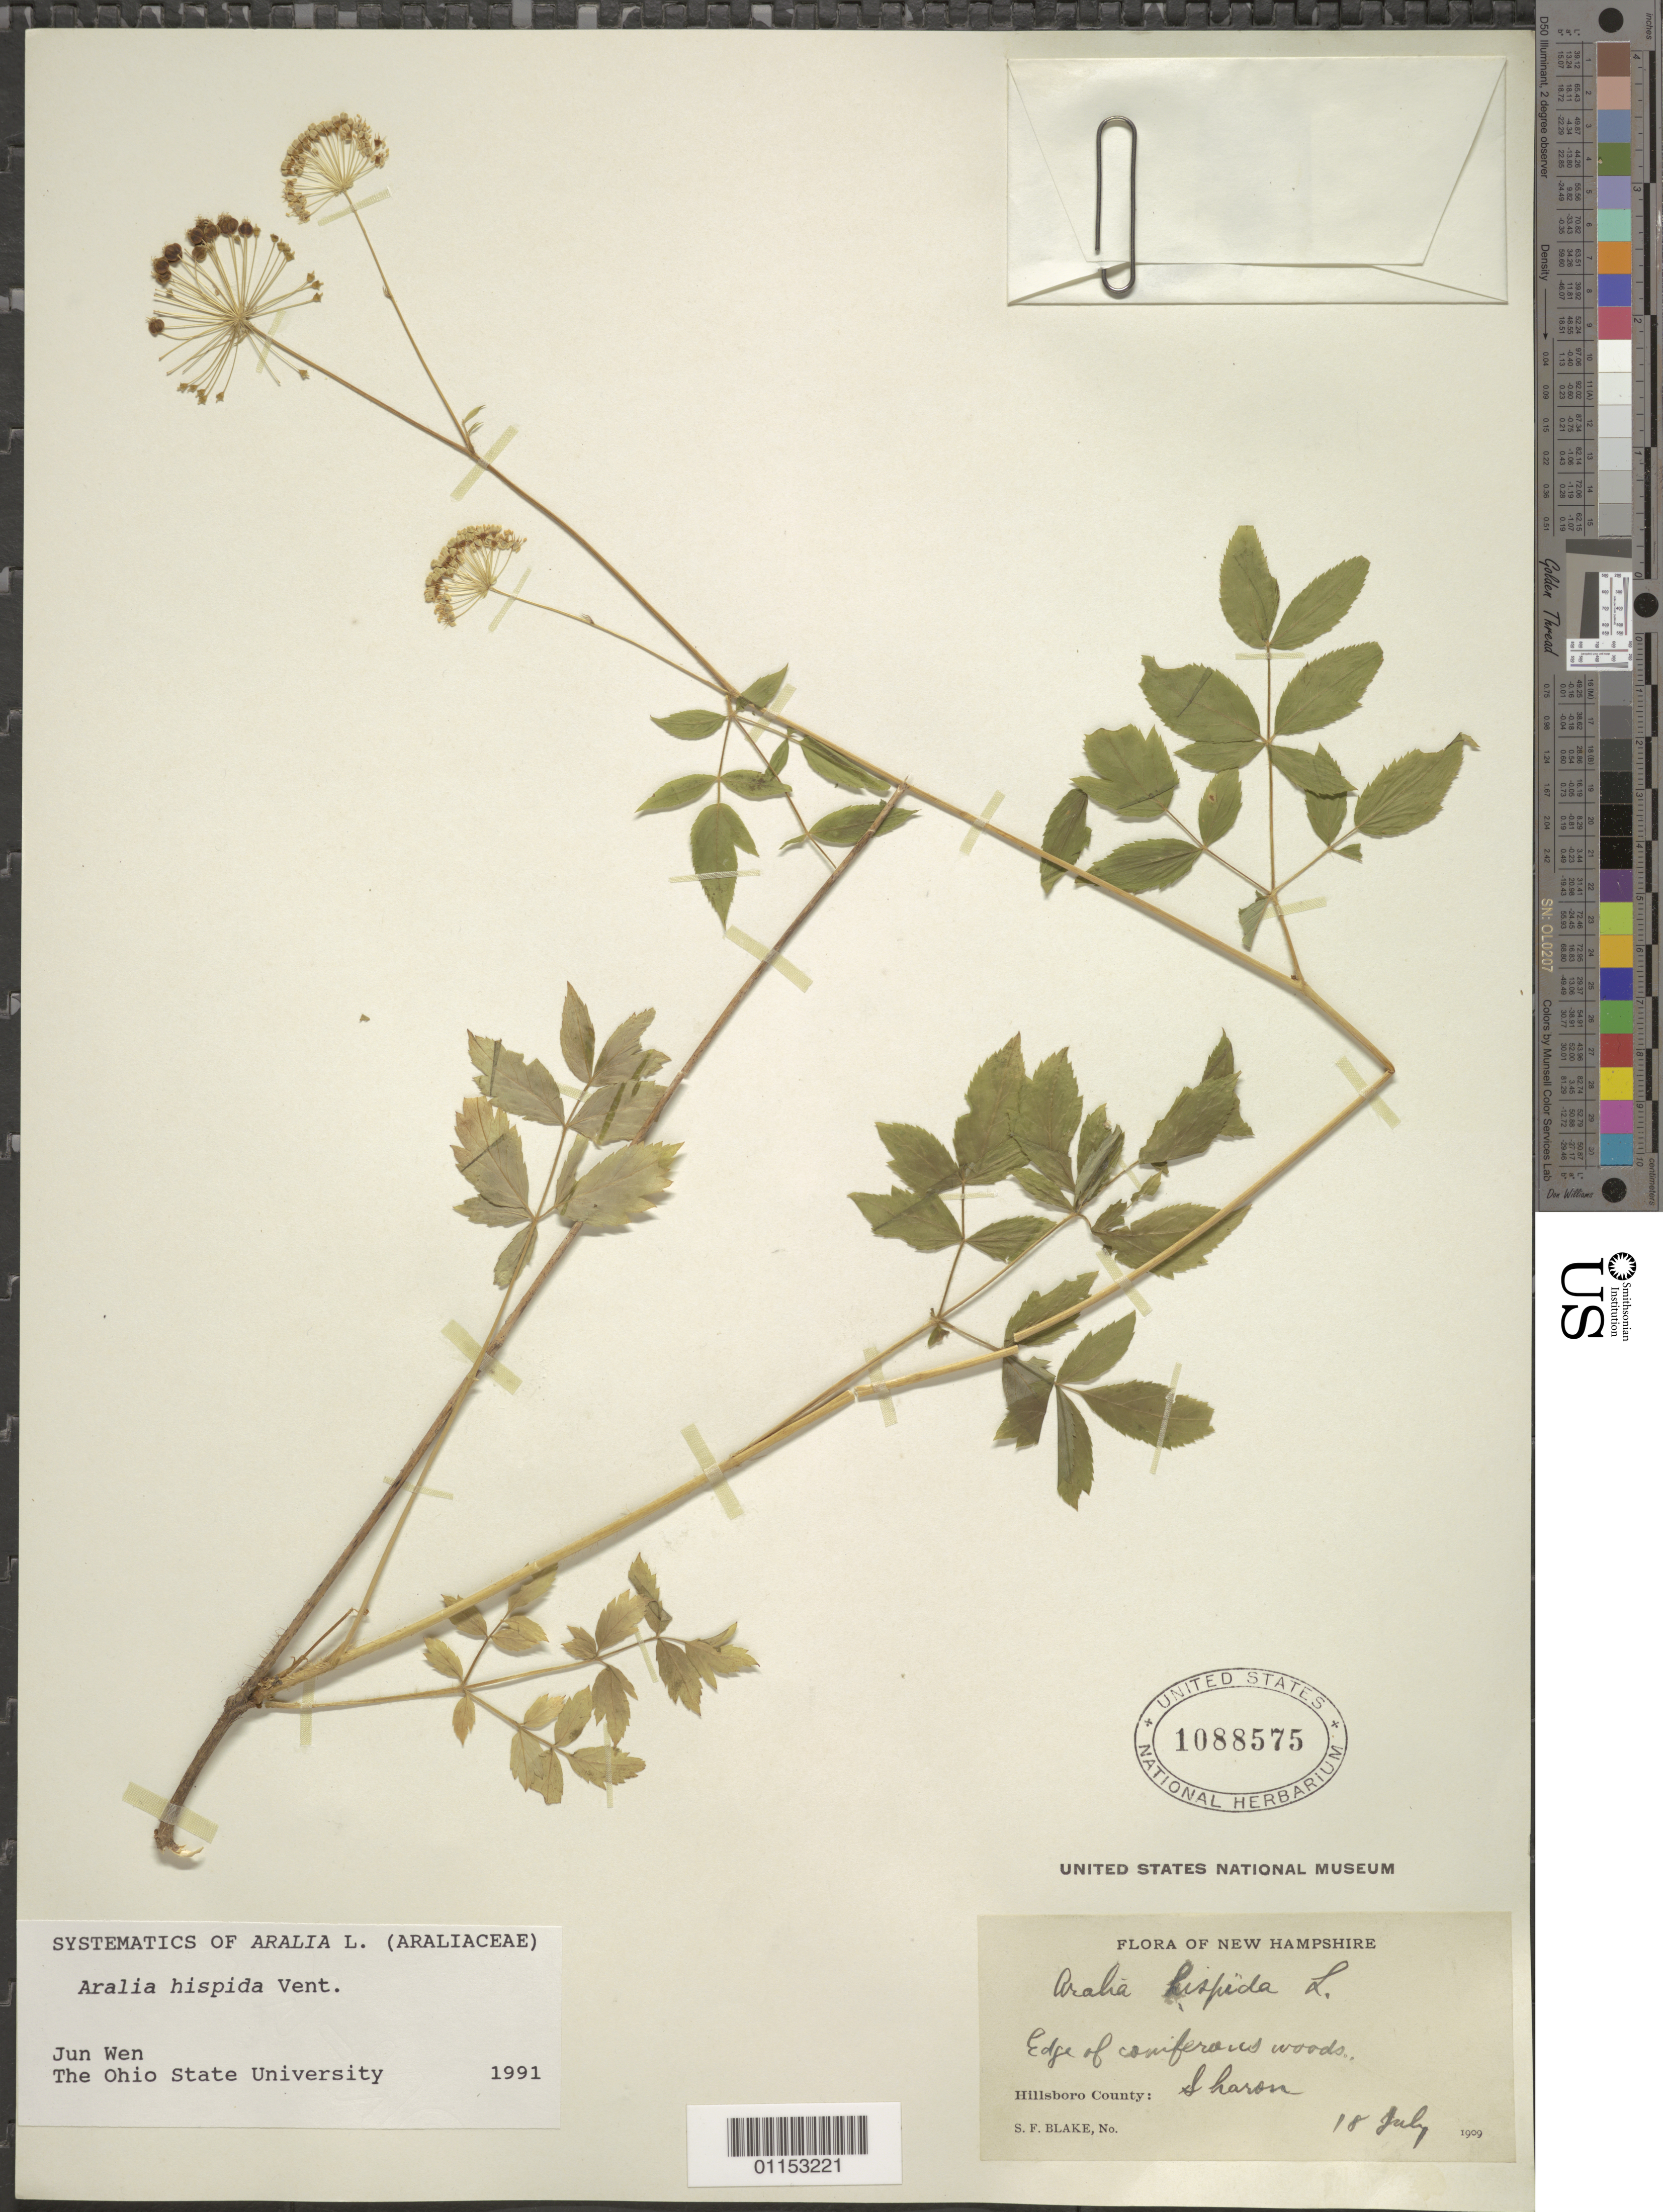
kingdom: Plantae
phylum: Tracheophyta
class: Magnoliopsida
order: Apiales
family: Araliaceae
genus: Aralia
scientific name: Aralia hispida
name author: Vent.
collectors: S. Blake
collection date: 1909-07-18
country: United States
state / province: New Hampshire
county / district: Hillsborough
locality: Sharon.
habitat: Edge of coniferous woods.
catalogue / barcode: US 1088575